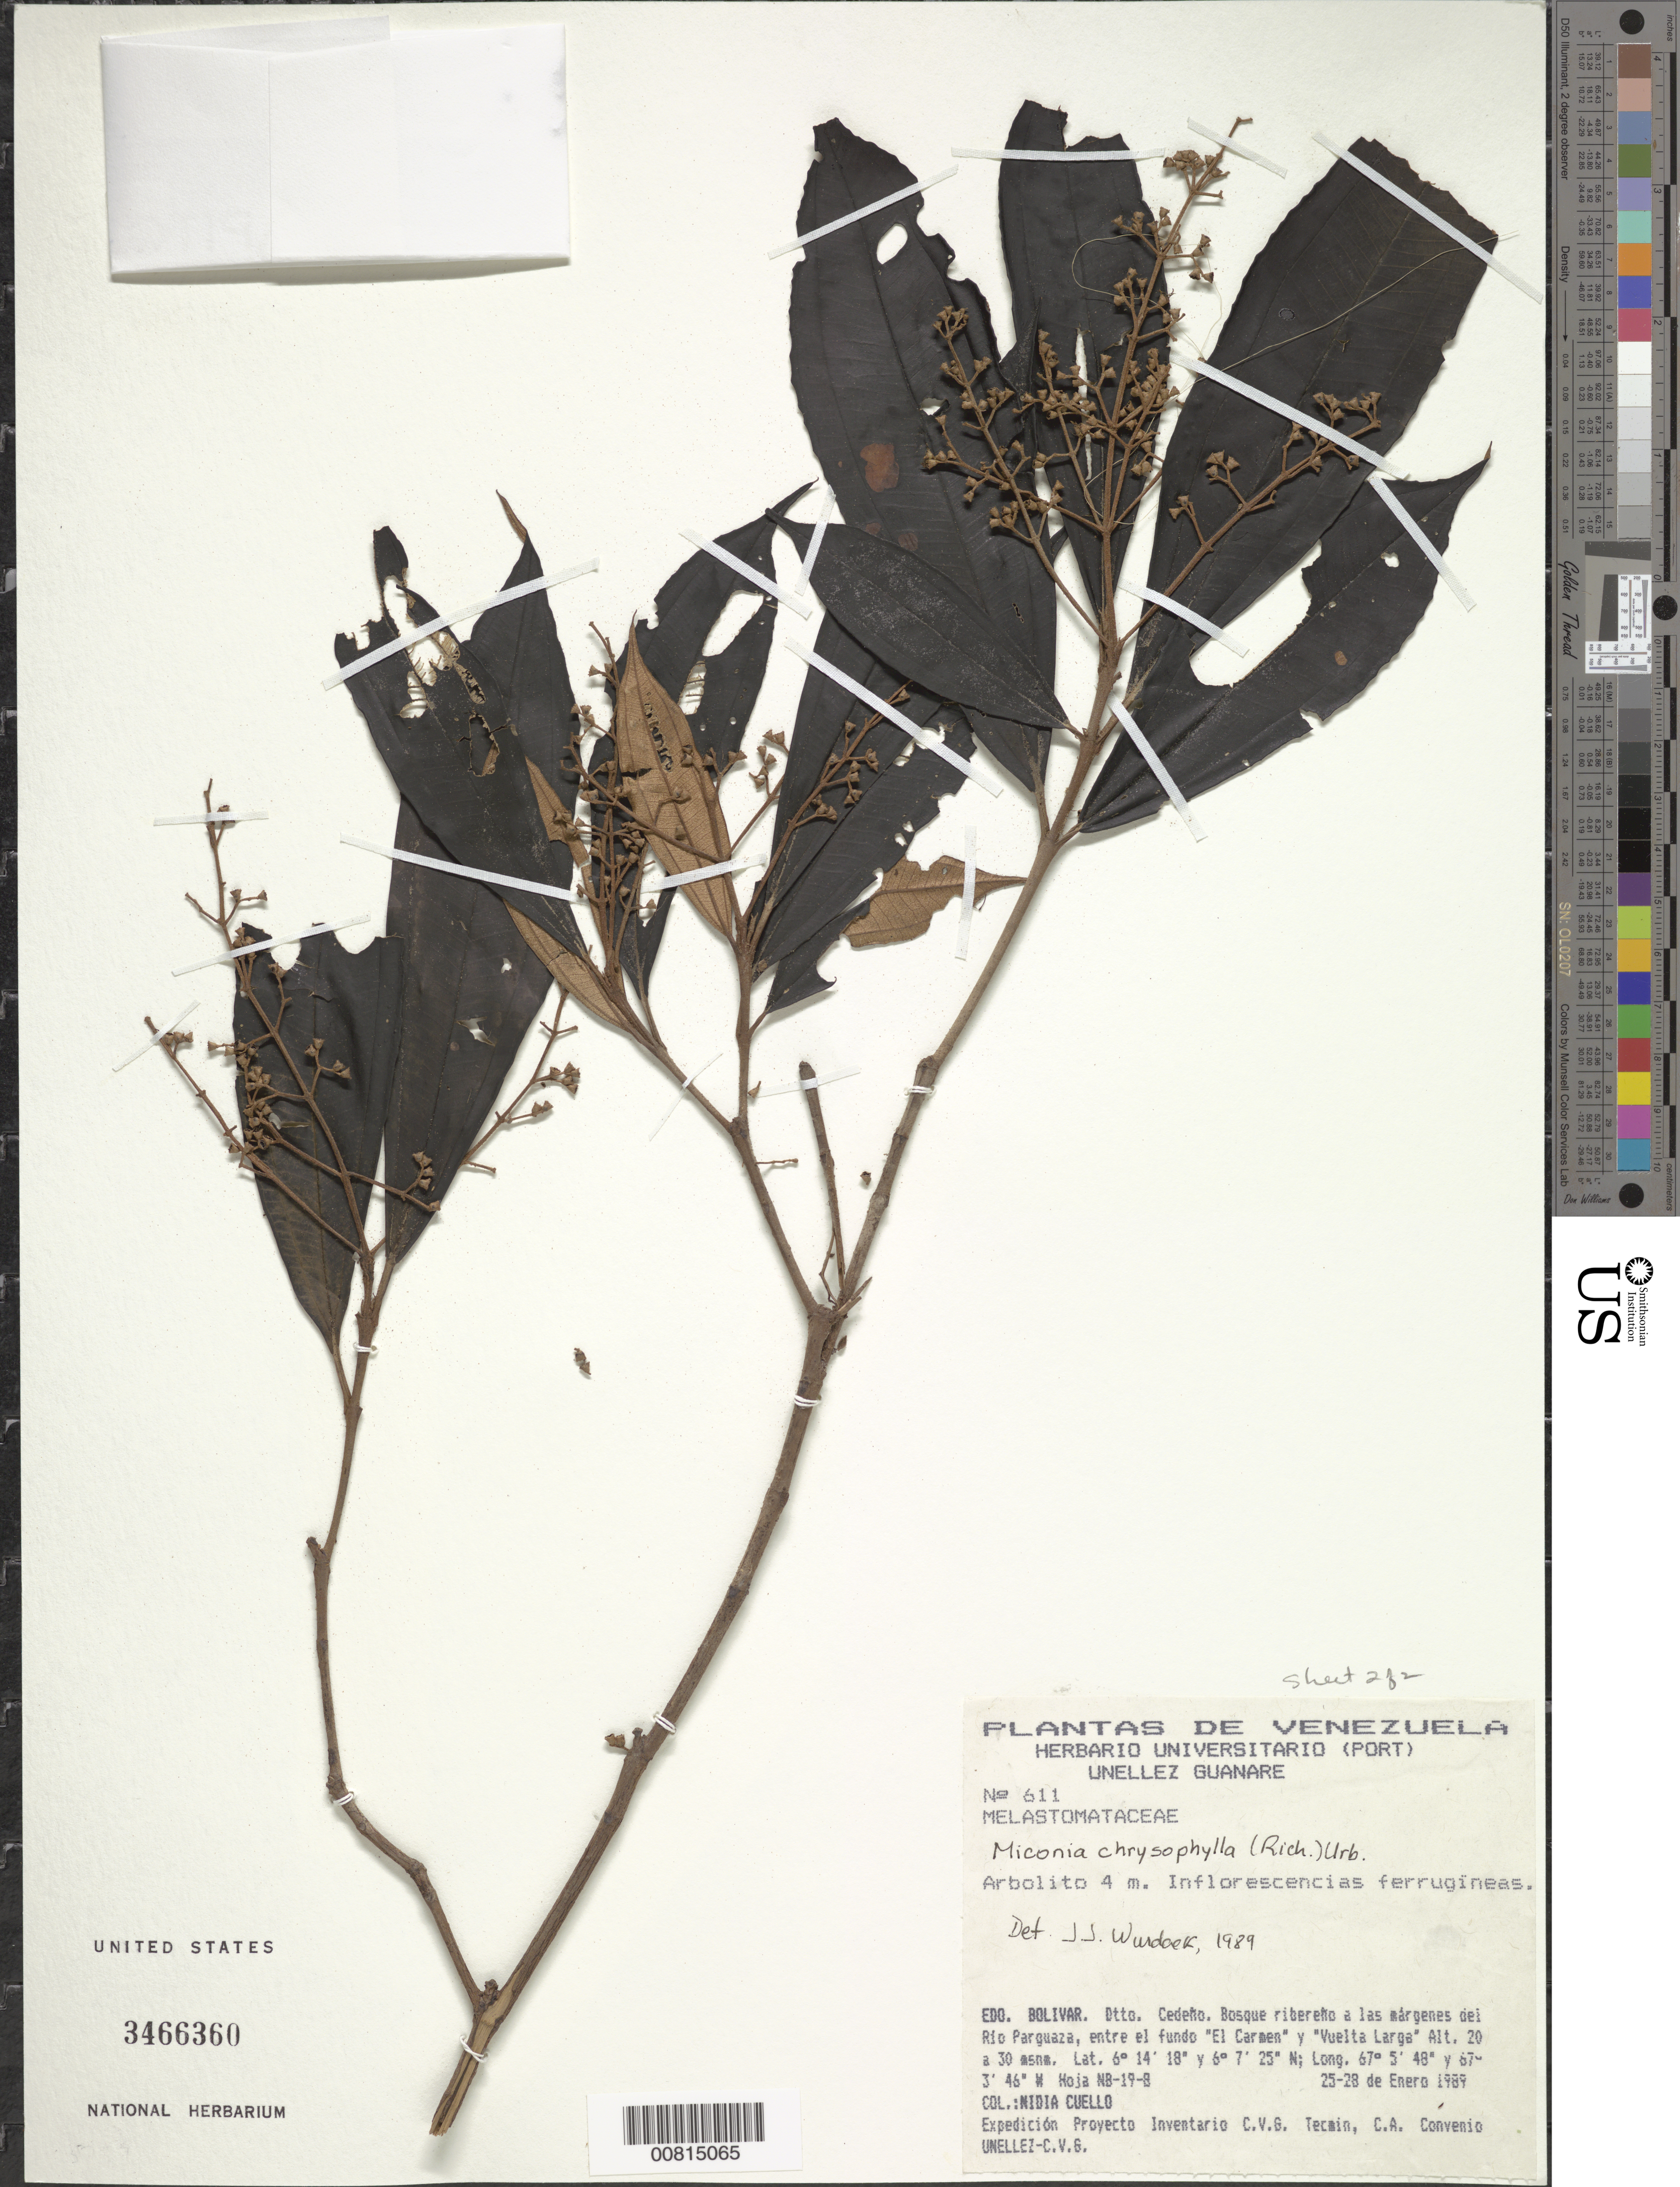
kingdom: Plantae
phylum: Tracheophyta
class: Magnoliopsida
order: Myrtales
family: Melastomataceae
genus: Miconia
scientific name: Miconia chrysophylla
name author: (Rich.) Urb.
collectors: N. L. Cuello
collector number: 611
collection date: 1989-01-25/1989-01-28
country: Venezuela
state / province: Bolívar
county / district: Cedeño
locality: Rio Parguaza, entre el fundo 'El Carmen' y 'Vuelta Larga'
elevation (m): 20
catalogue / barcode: US 3466360